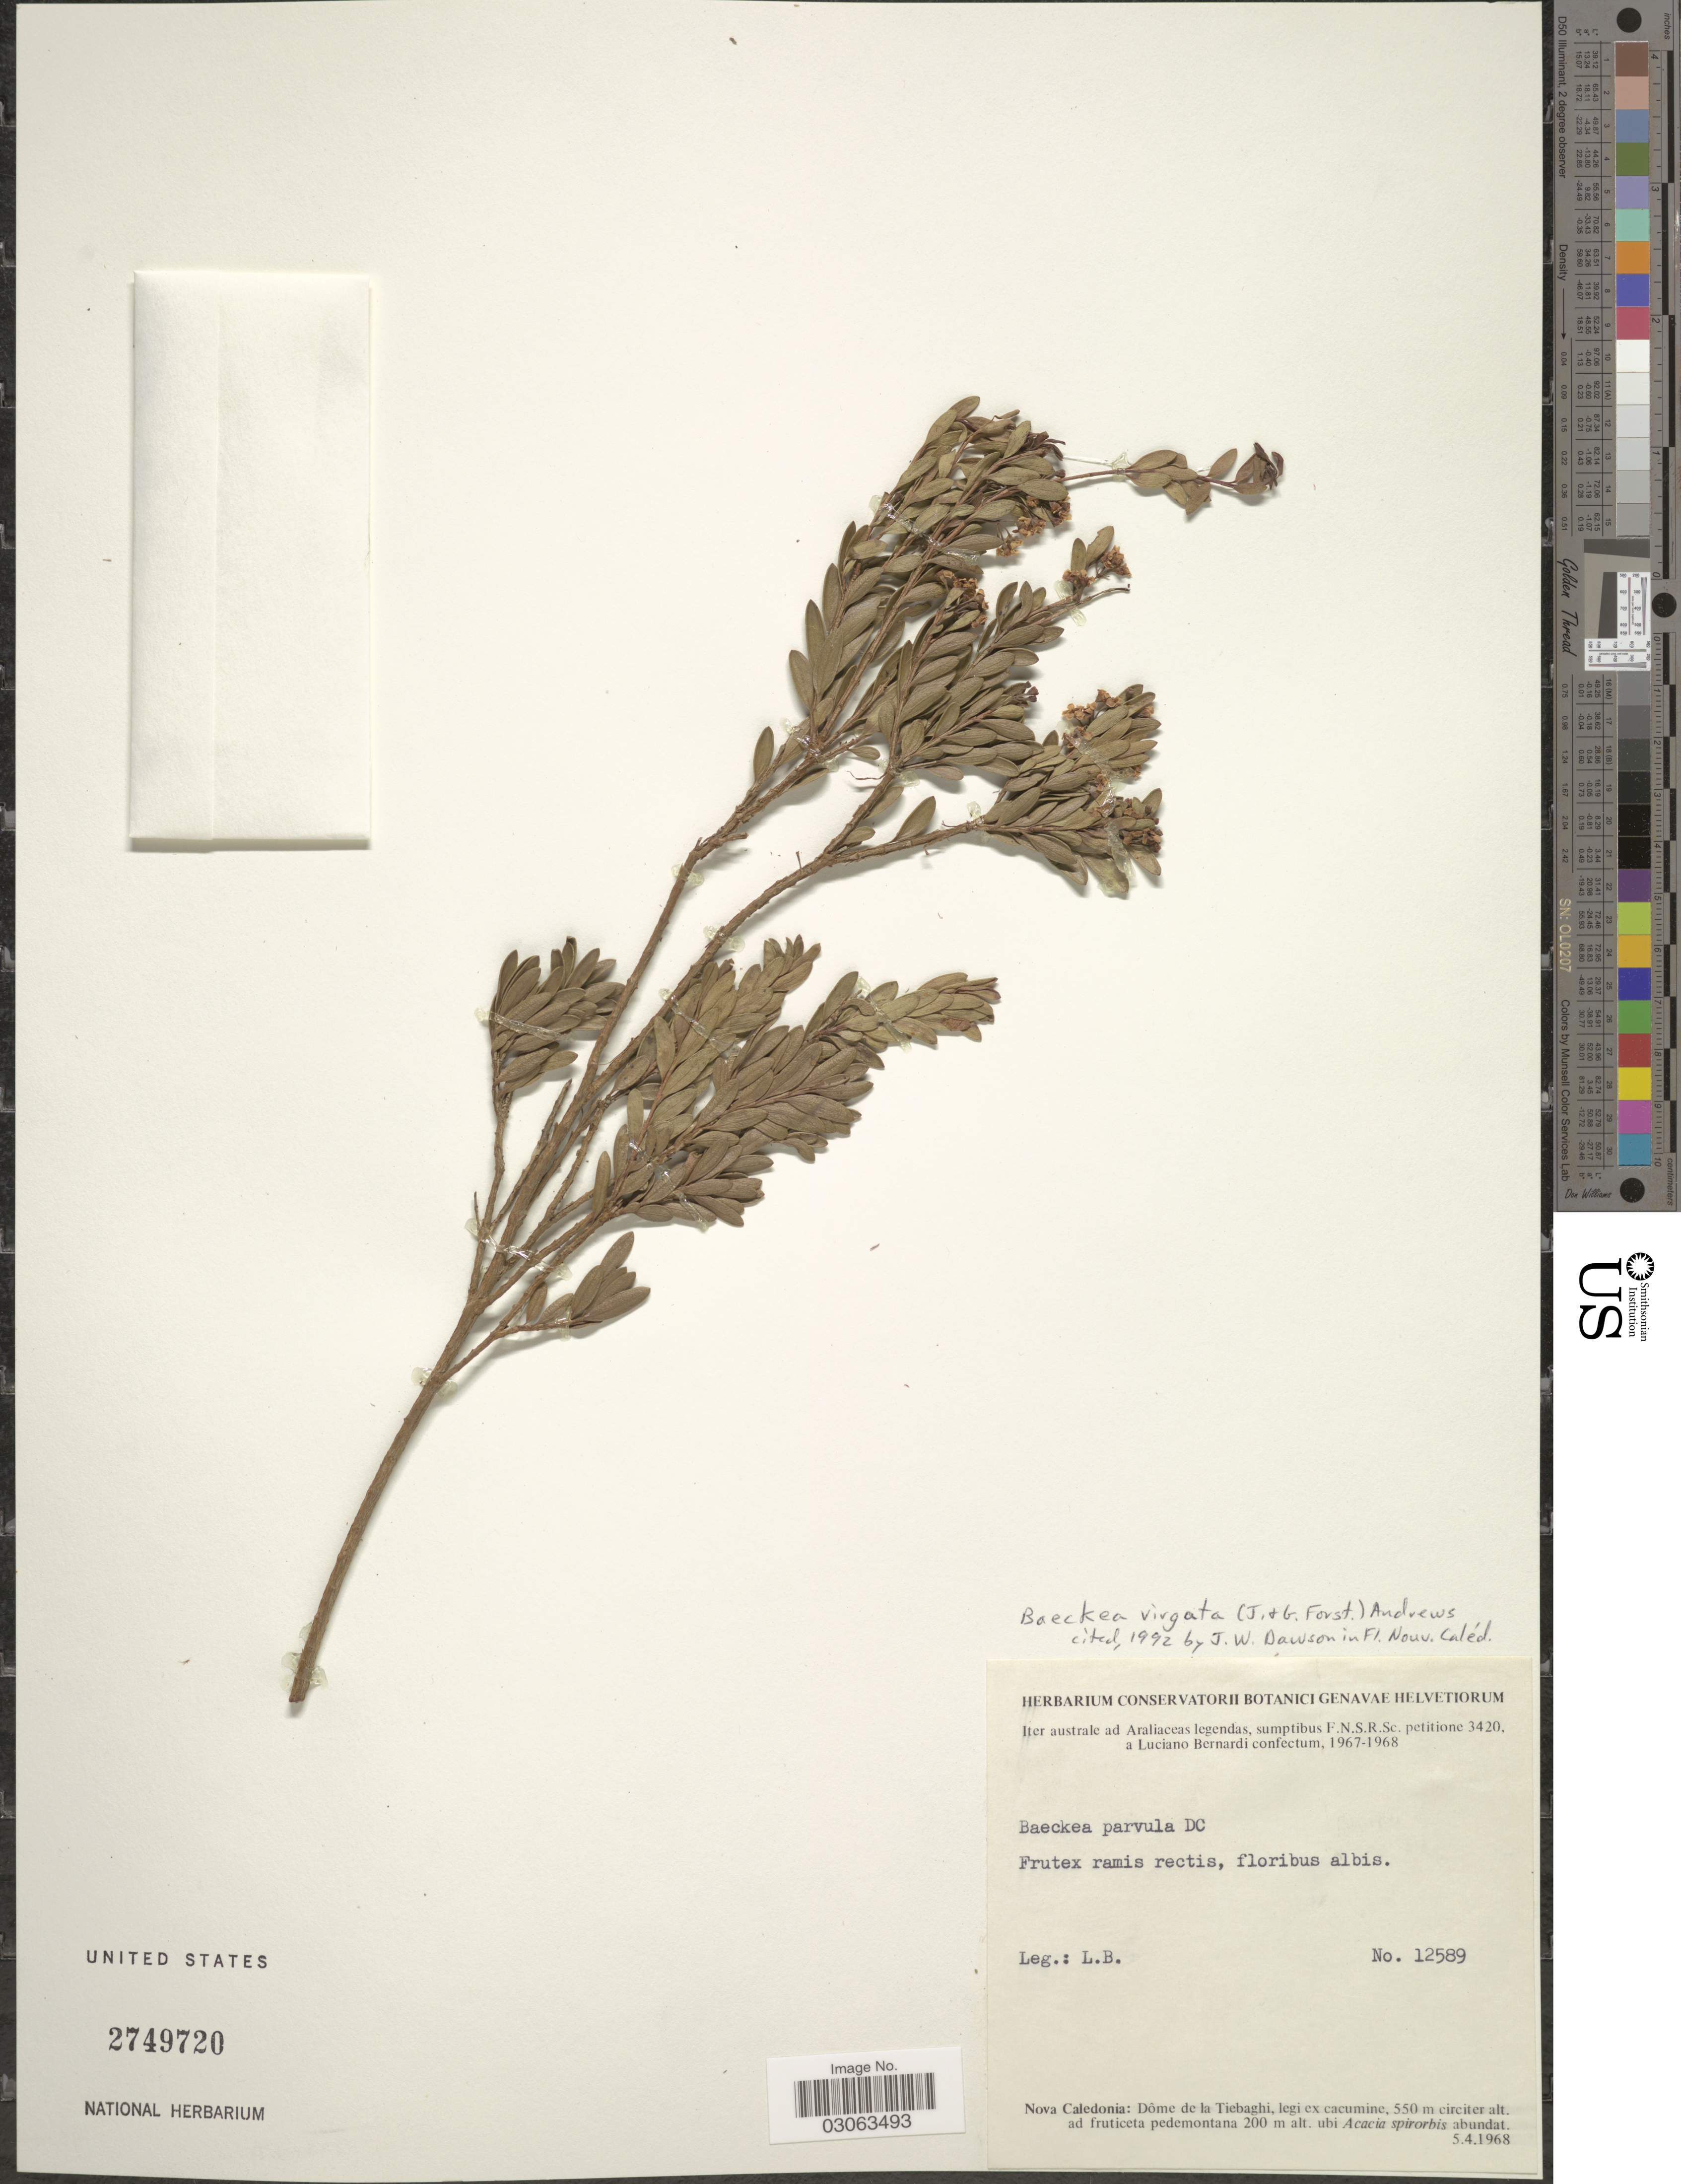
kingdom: Plantae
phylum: Tracheophyta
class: Magnoliopsida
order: Myrtales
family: Myrtaceae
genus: Sannantha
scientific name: Sannantha virgata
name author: (J.R. Forst. & G. Forst.) P.G. Wilson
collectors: L. Bernardi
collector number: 12589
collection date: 1968-04-05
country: New Caledonia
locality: Nova Caledonia: Dôme de la Tiebaghi.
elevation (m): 200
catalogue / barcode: US 2749720